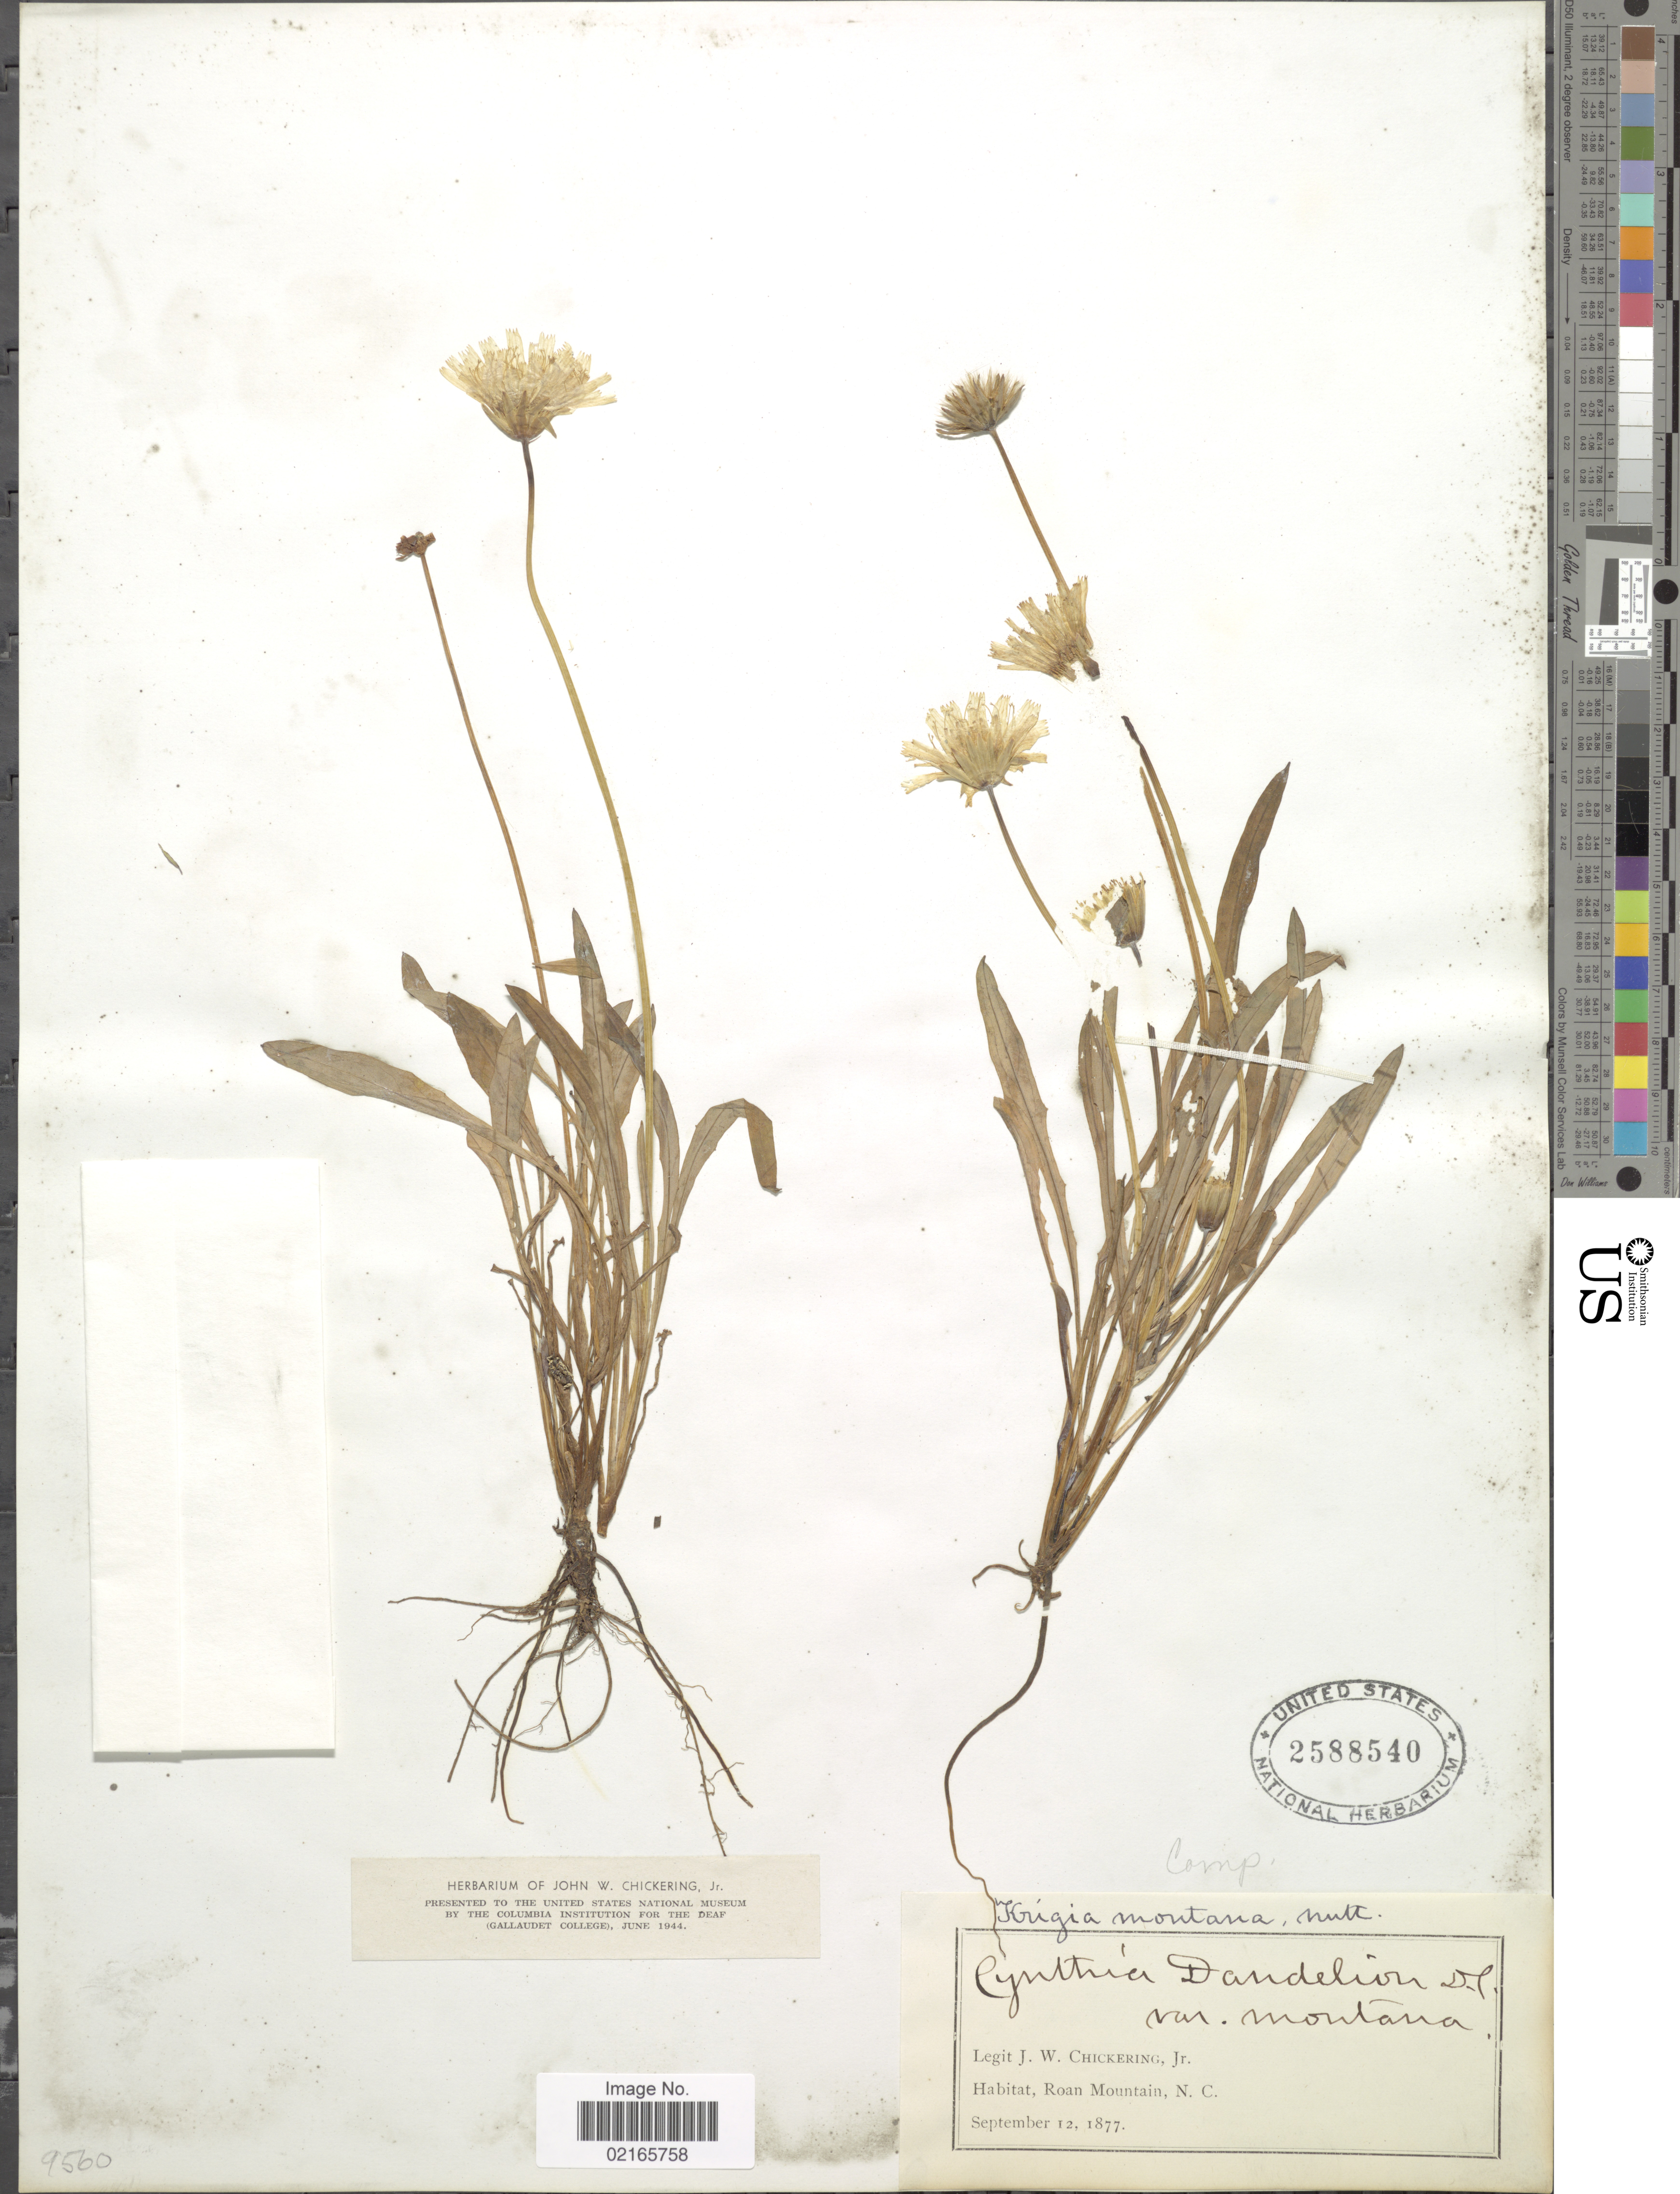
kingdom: Plantae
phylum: Tracheophyta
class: Magnoliopsida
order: Asterales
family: Asteraceae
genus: Krigia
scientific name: Krigia montana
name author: Nutt.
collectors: J. W. Chickering Jr.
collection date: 1877-09-12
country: United States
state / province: North Carolina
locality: Roan Mountain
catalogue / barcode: US 2588540